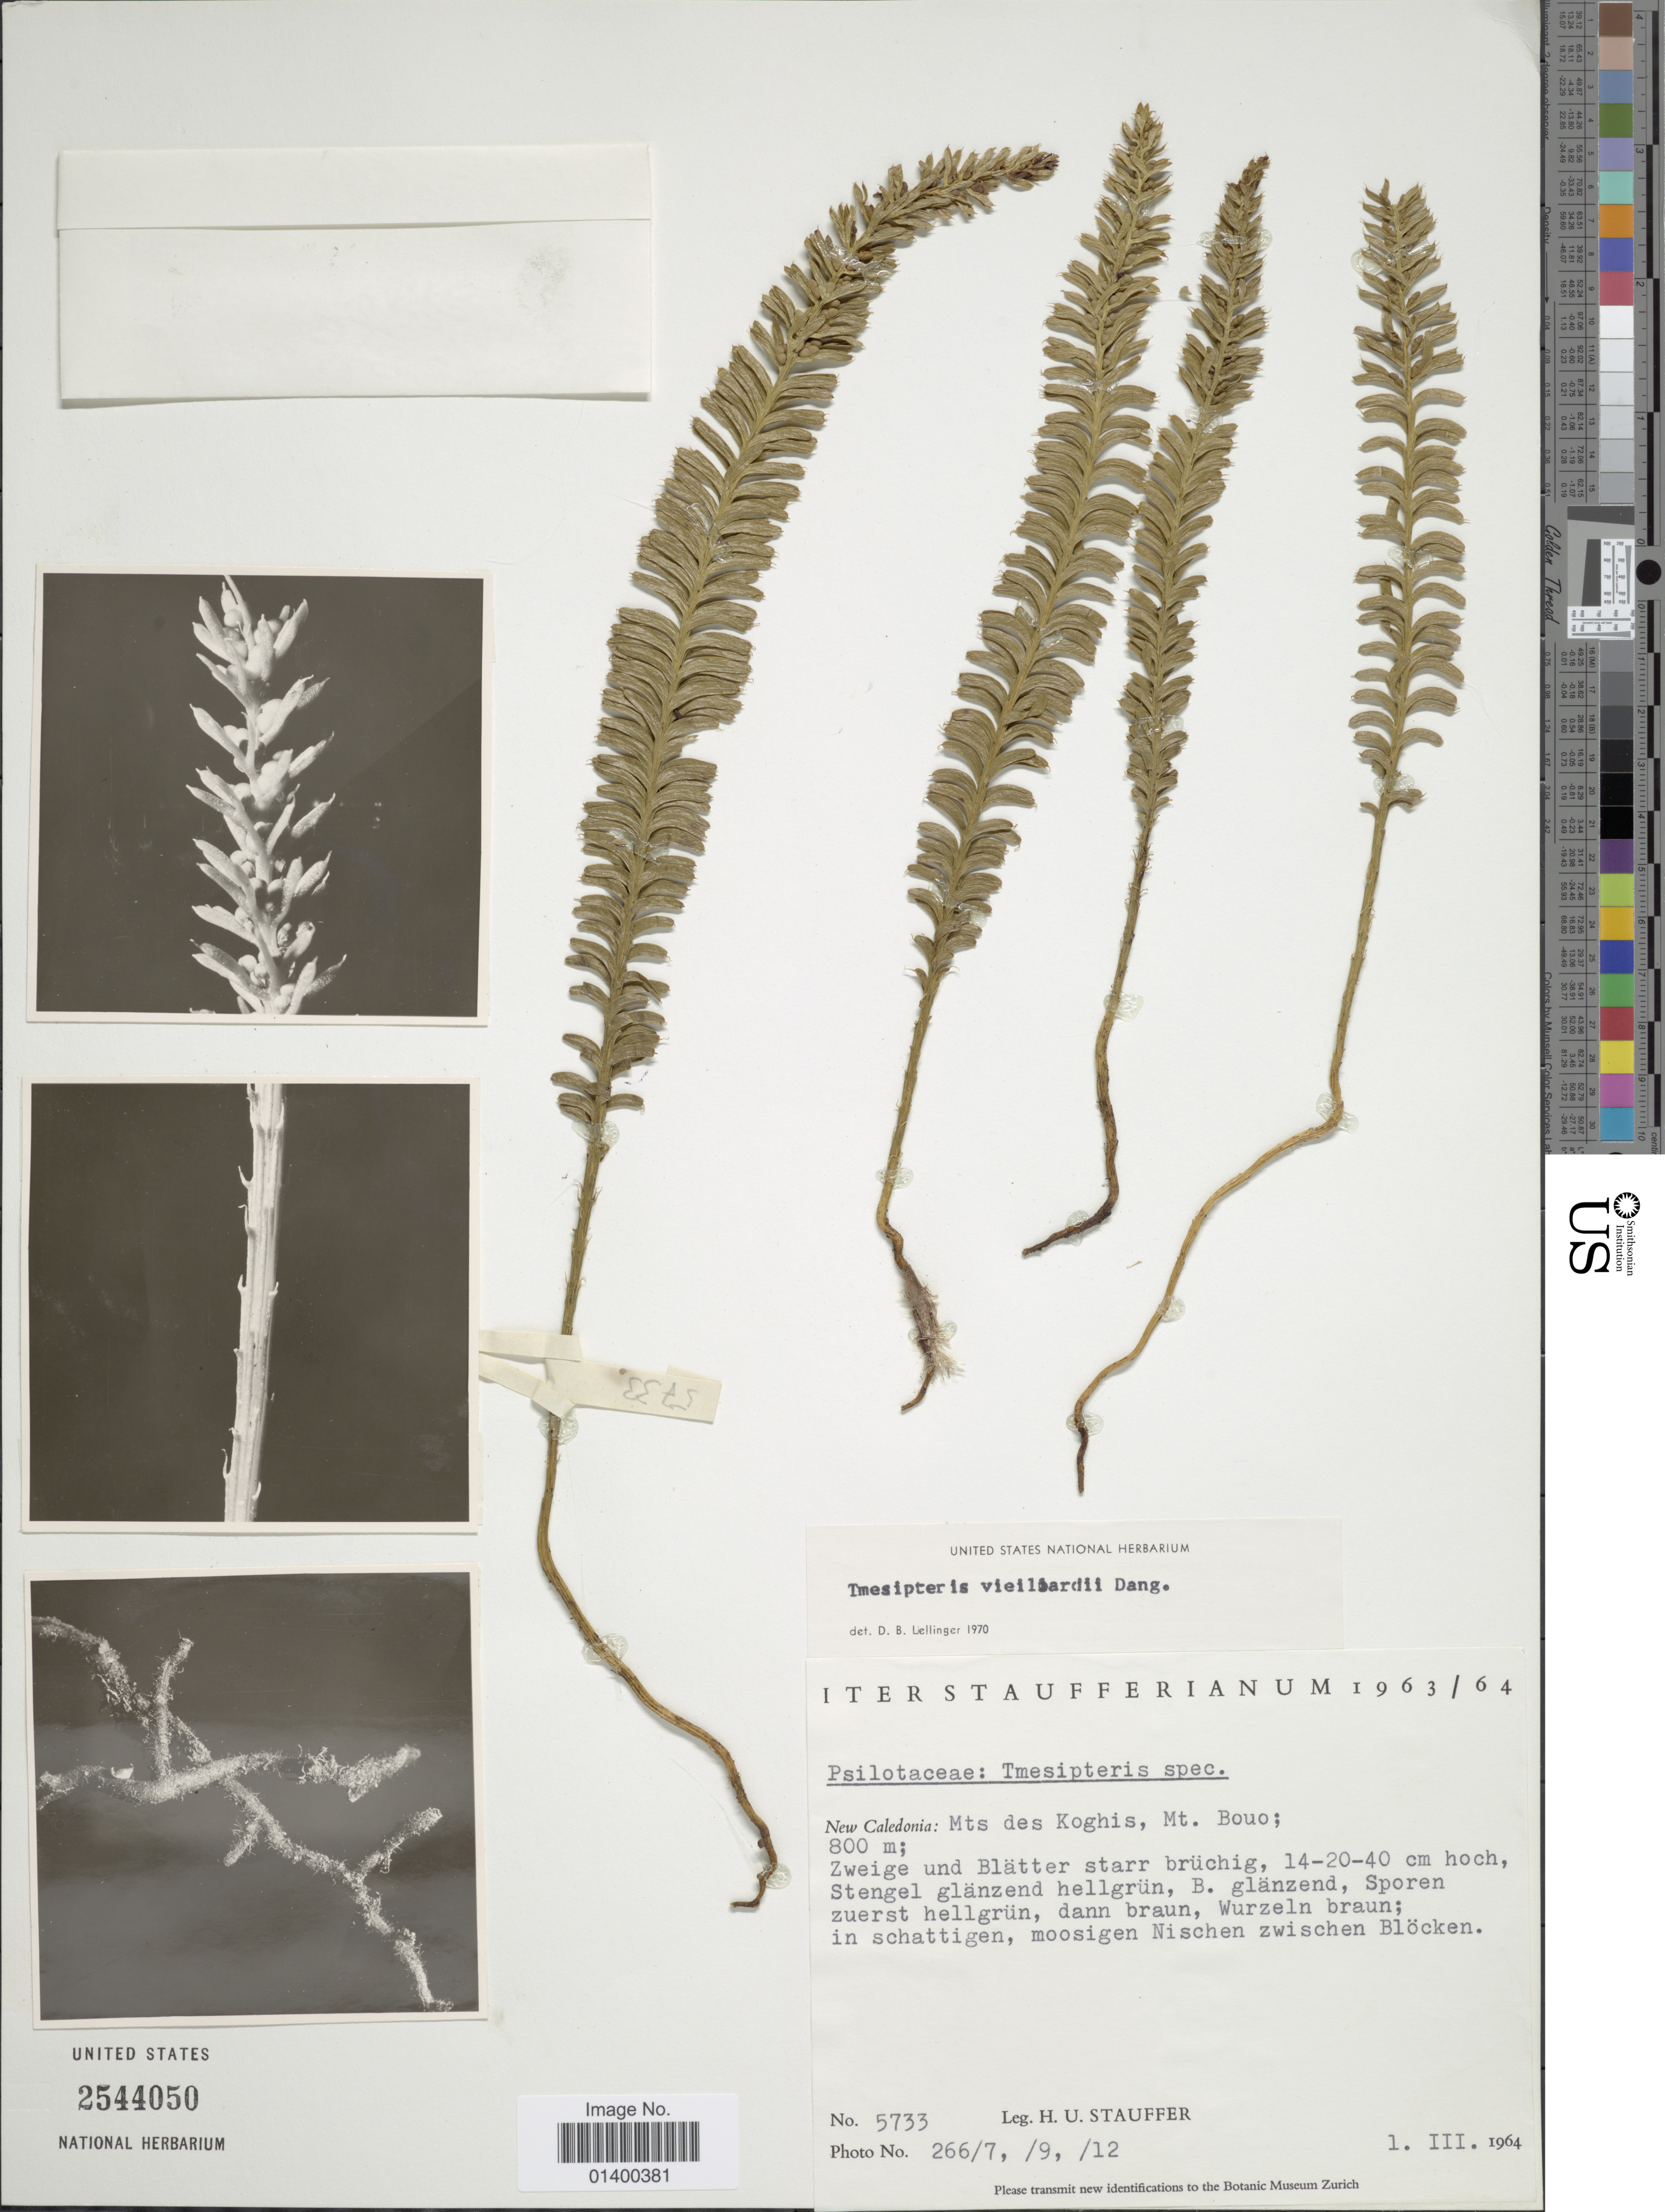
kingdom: Plantae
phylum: Tracheophyta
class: Polypodiopsida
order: Psilotales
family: Psilotaceae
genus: Tmesipteris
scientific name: Tmesipteris vieillardii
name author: P.A. Dang.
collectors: H. U. Stauffer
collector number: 5733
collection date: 1964-03-01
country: New Caledonia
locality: Mts des Koghis, Mt. Bouo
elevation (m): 800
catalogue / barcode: US 2544050